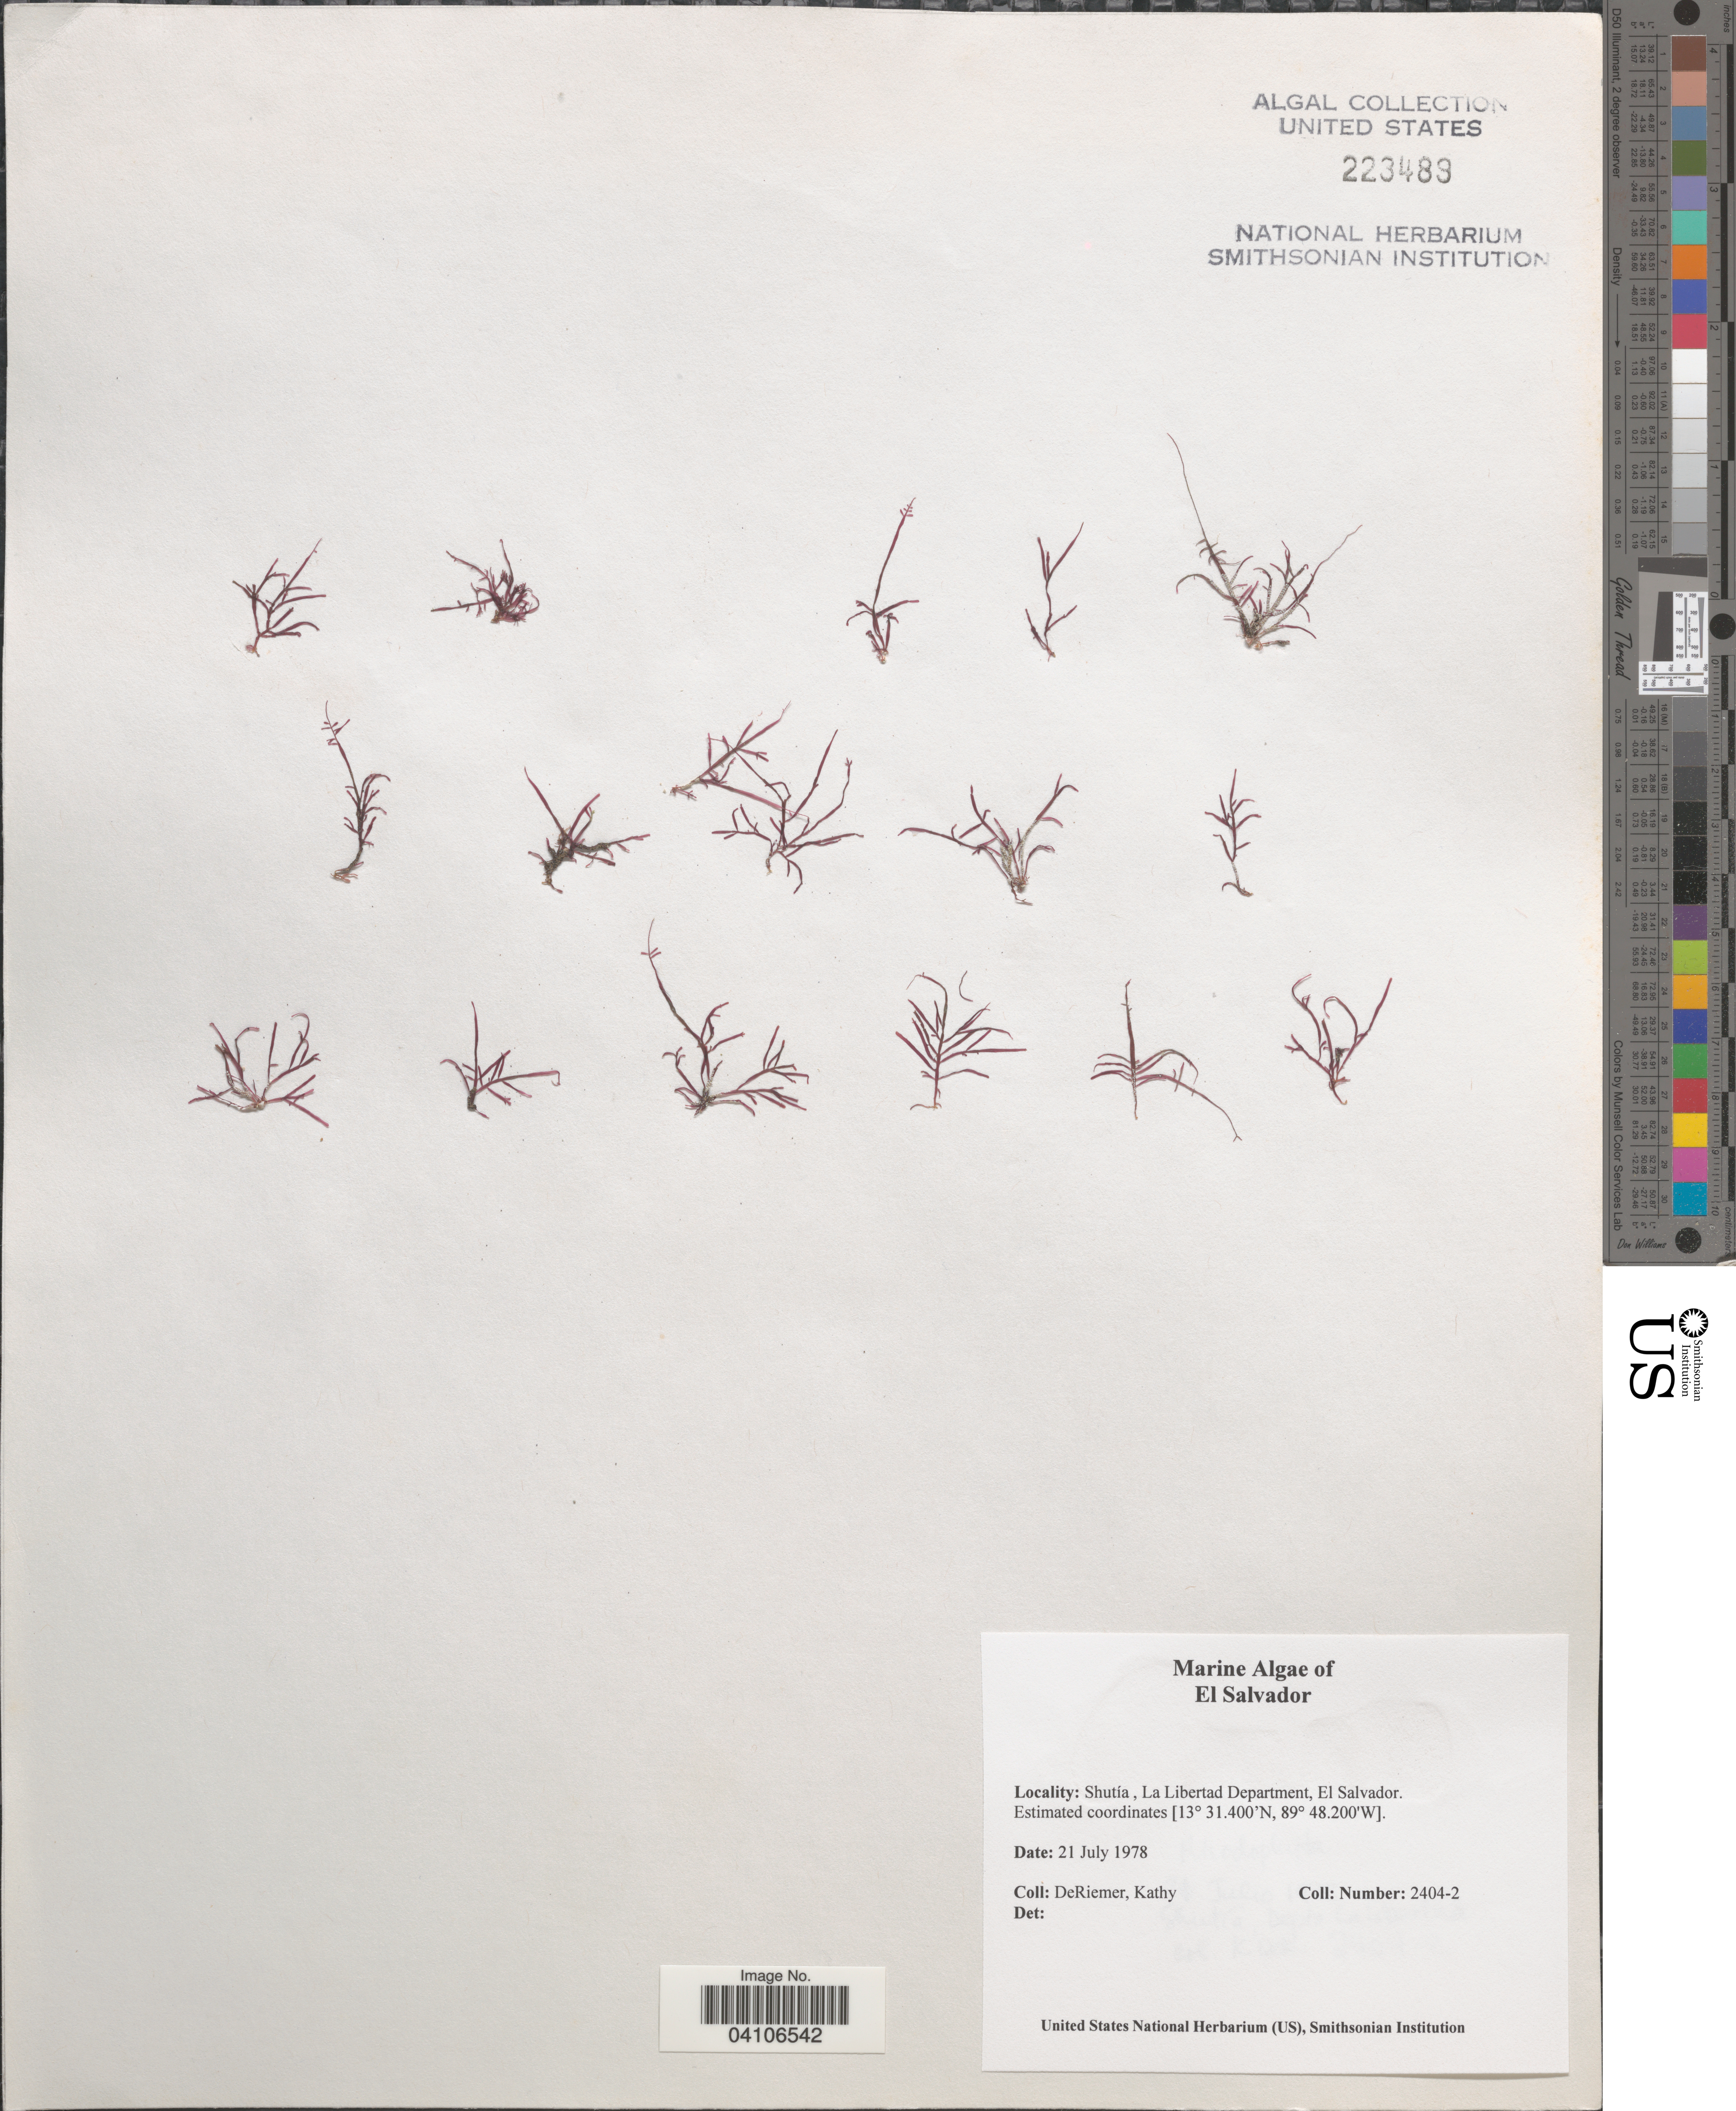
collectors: K. DeRiemer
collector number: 2404-2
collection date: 1978-07-21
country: El Salvador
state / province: La Libertad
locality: Shutía, La Libertad Department.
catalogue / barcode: US 223489